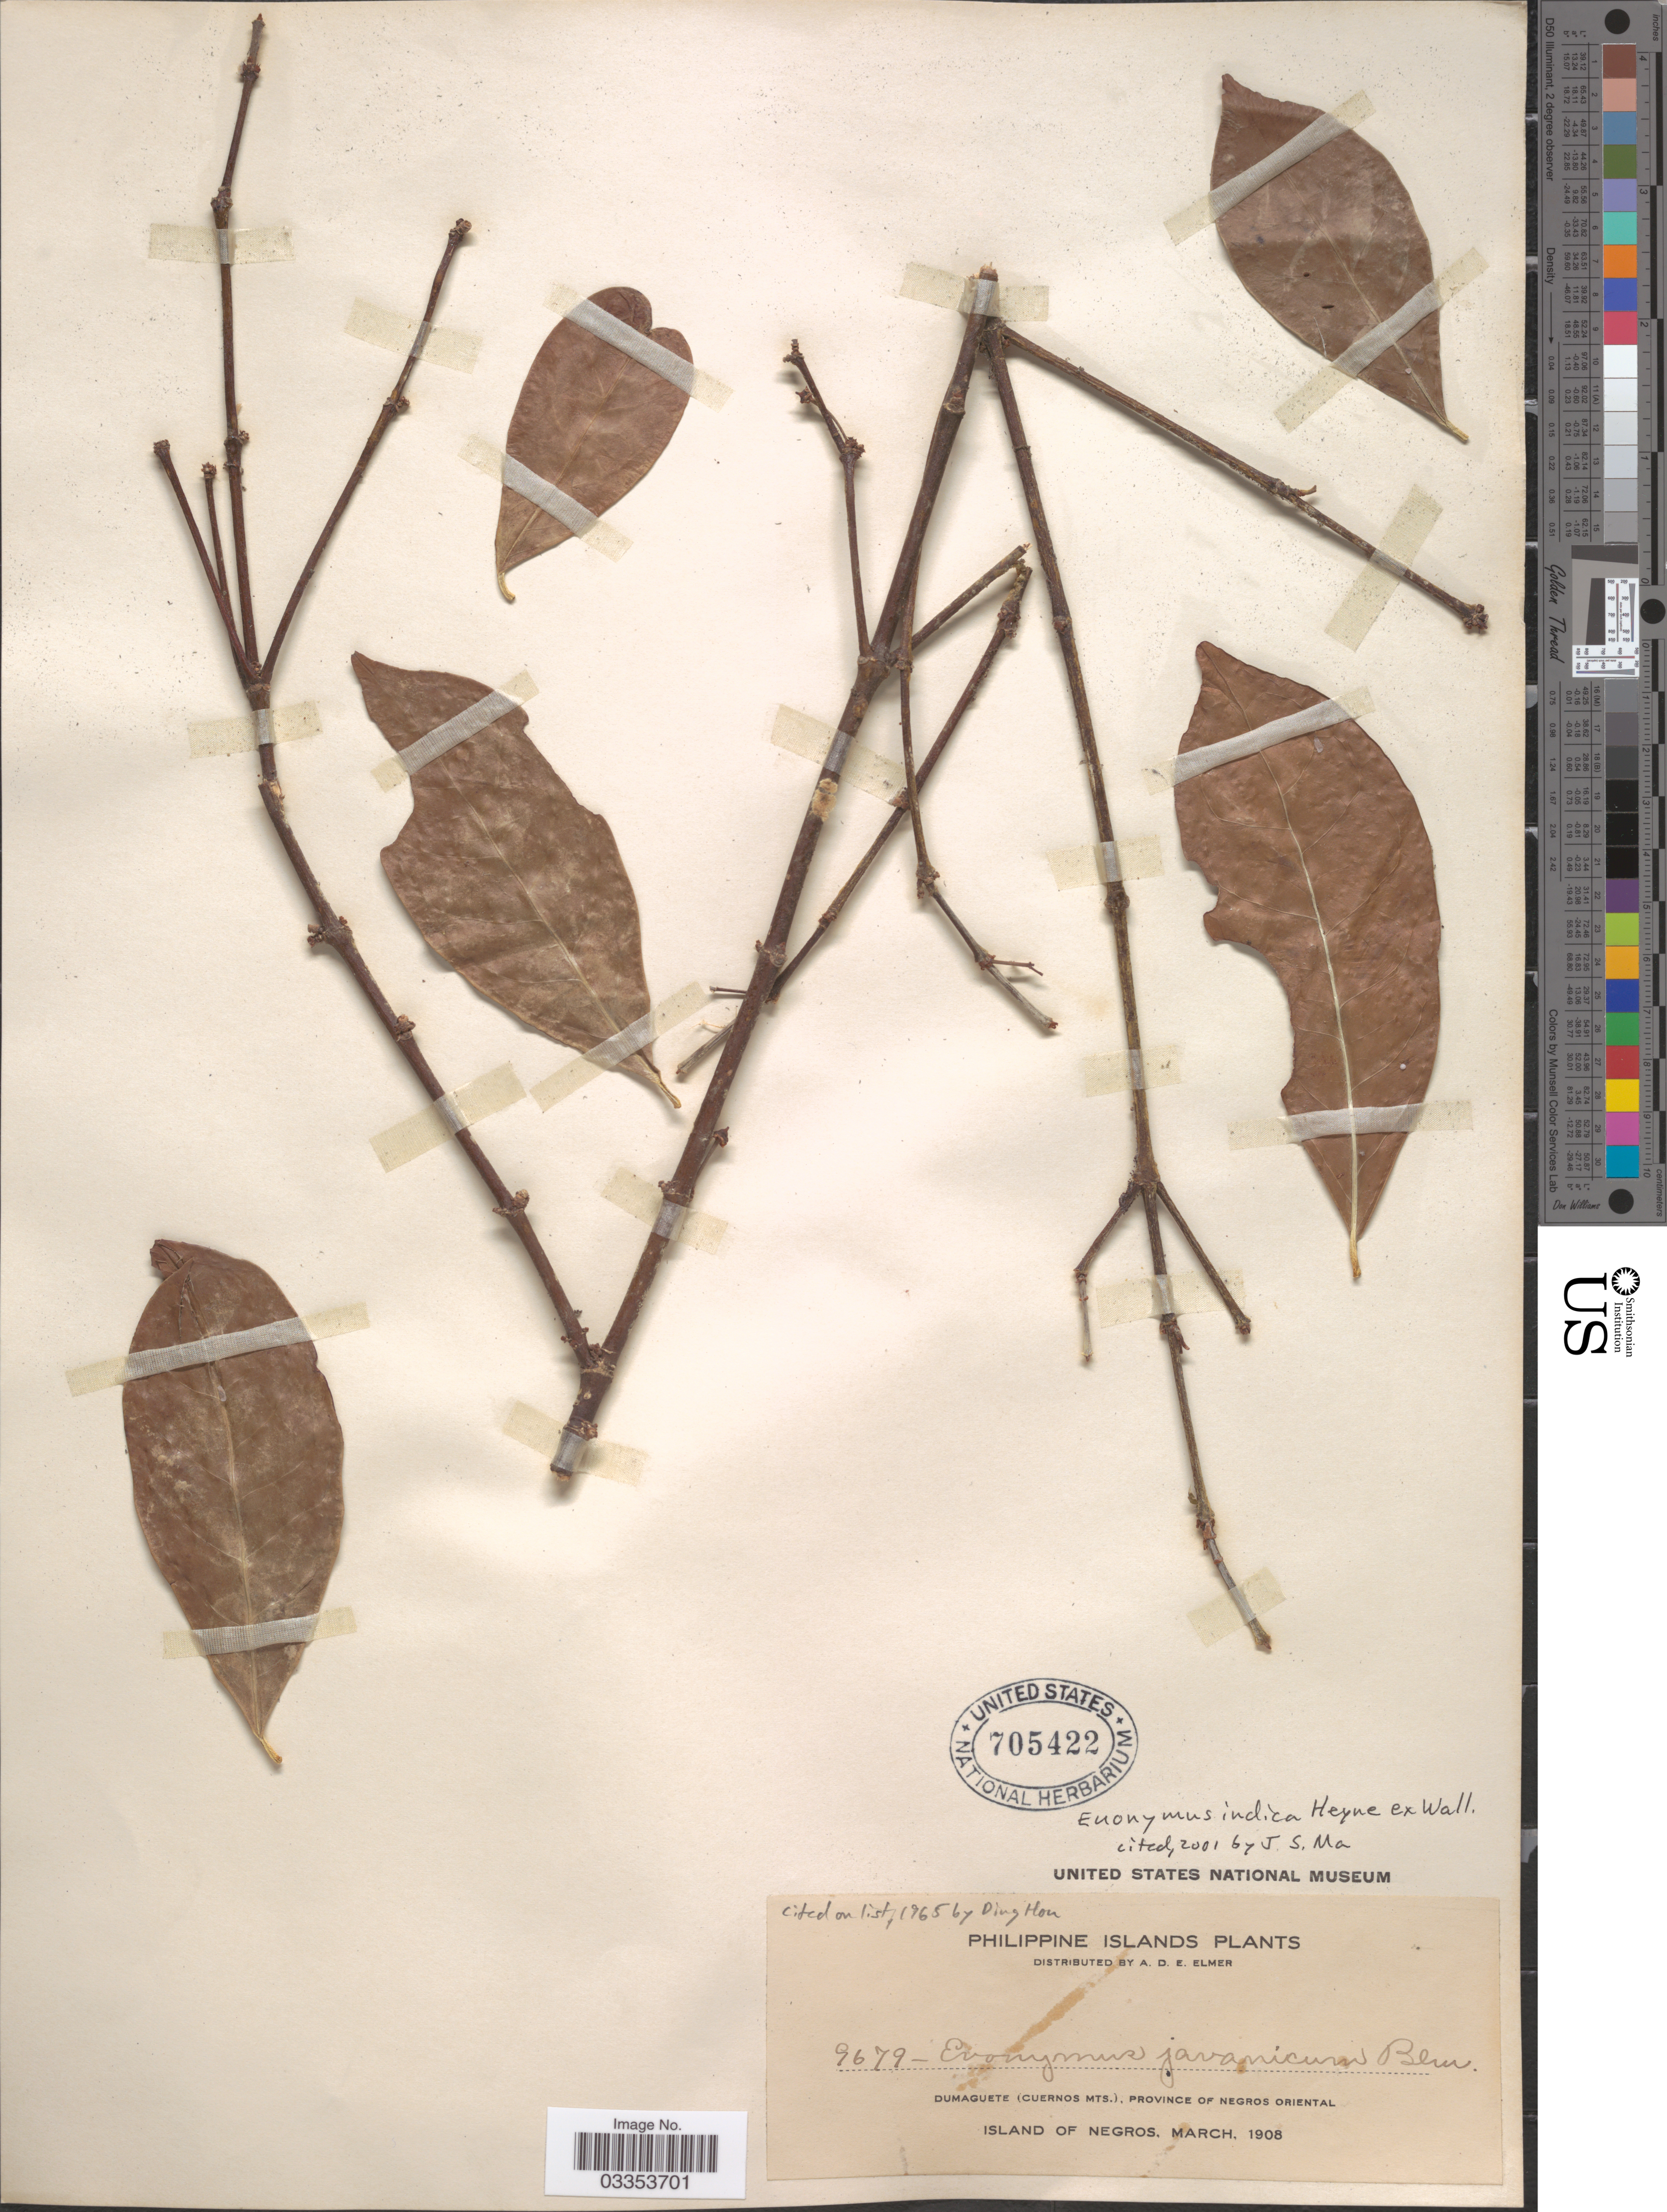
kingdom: Plantae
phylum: Tracheophyta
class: Magnoliopsida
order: Celastrales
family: Celastraceae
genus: Euonymus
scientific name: Euonymus indicus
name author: B. Heyne ex Wall.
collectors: A. D. E. Elmer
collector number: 9679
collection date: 1908-03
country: Philippines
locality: Philippine Islands. Dumaguete (Cuernos Mts.), Province of Negros Oriental. Island of Negros.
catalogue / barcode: US 705422